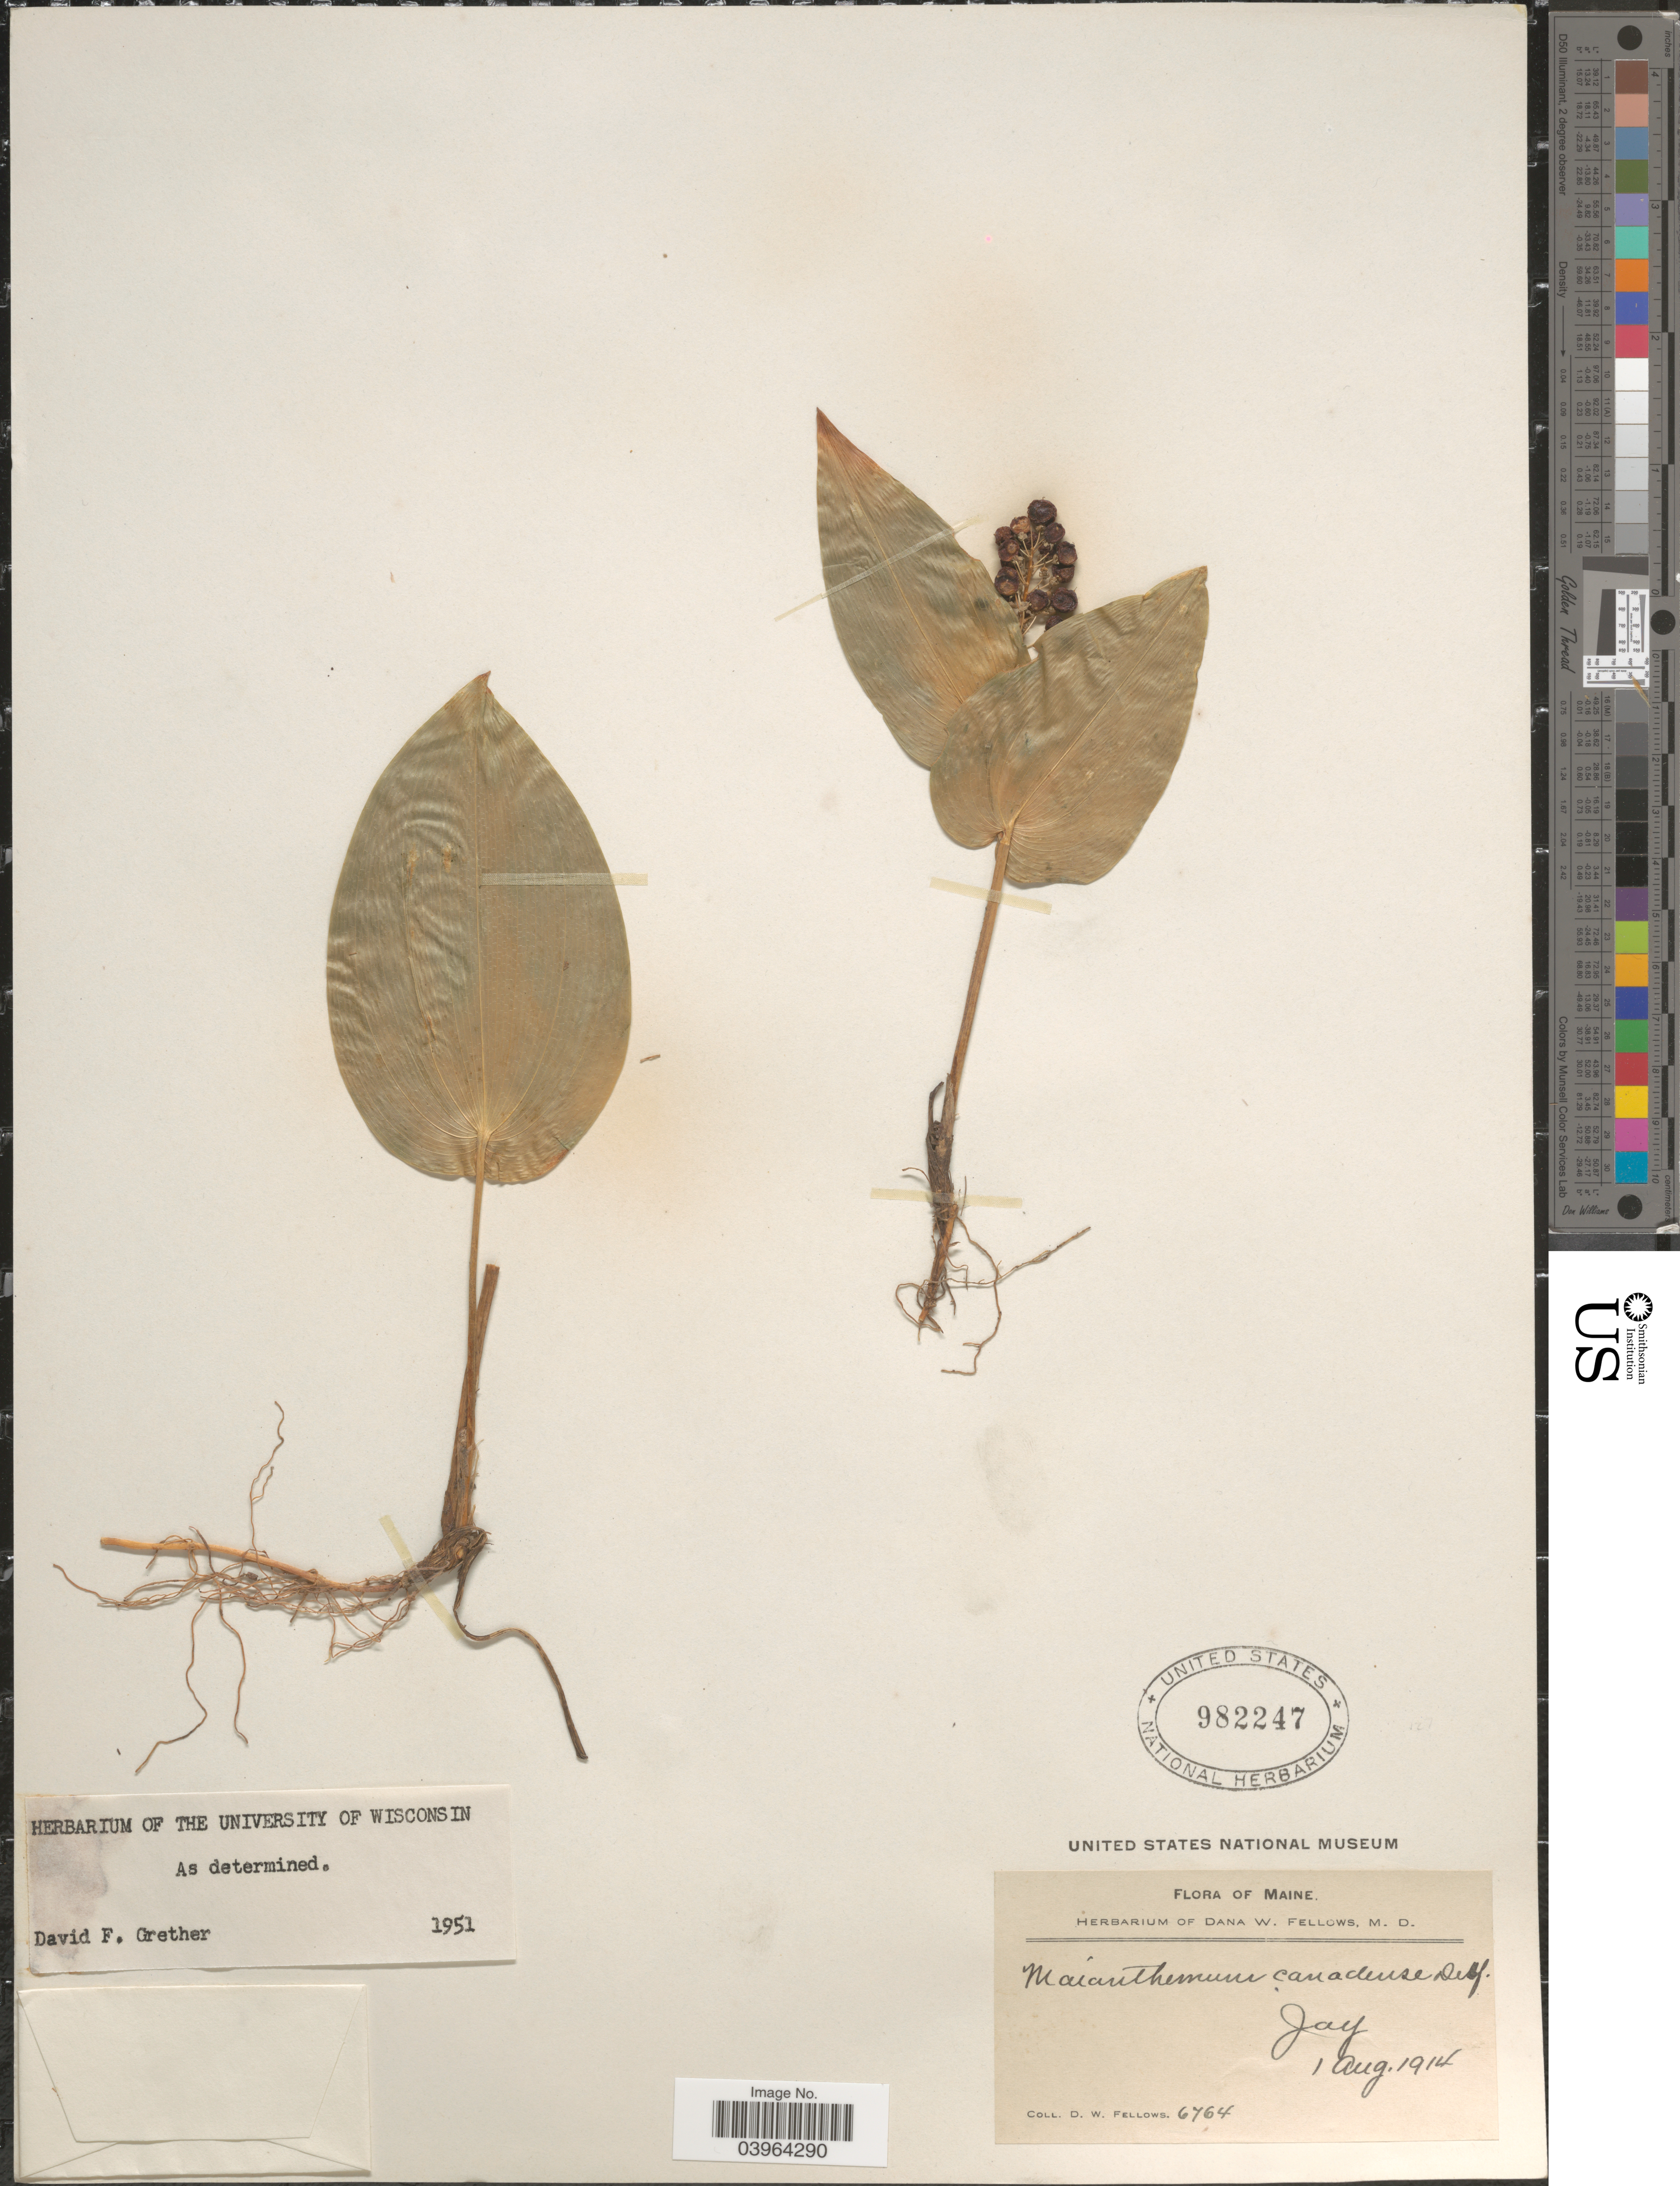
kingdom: Plantae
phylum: Tracheophyta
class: Liliopsida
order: Asparagales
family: Asparagaceae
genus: Maianthemum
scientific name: Maianthemum canadense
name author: Desf.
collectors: D. W. Fellows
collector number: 6764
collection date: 1914-08-01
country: United States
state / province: Maine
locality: Jay.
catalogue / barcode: US 982247